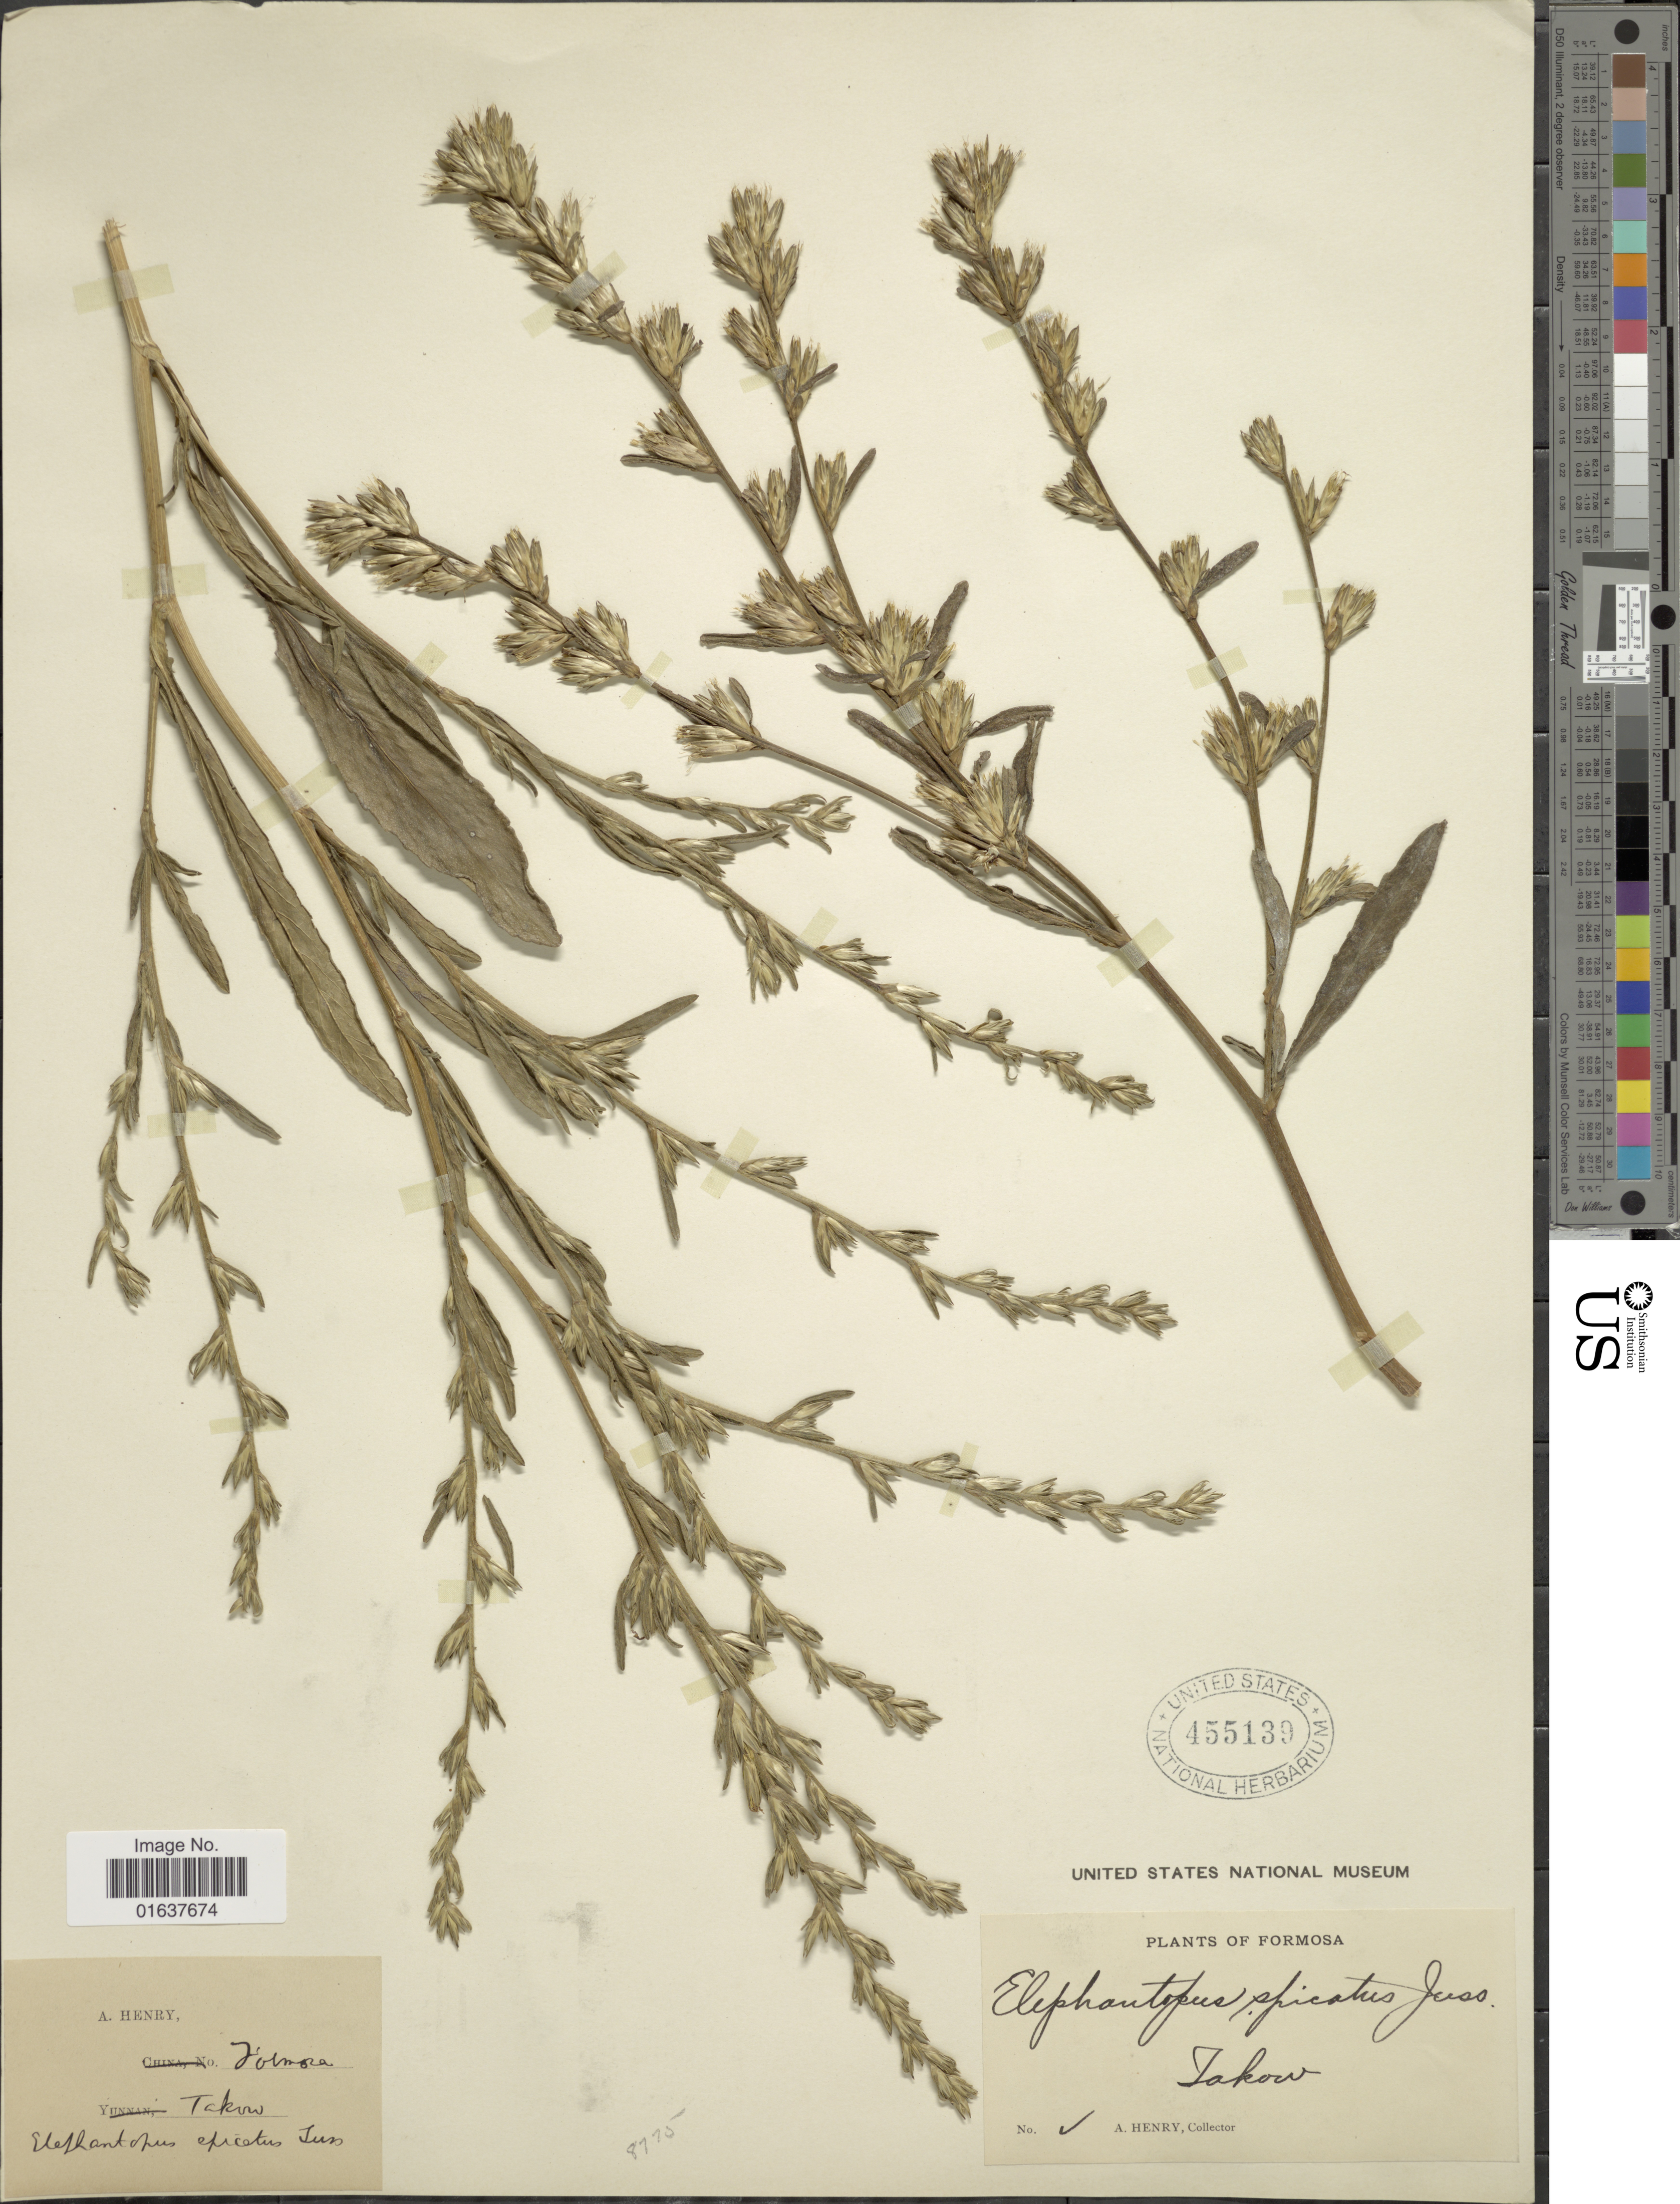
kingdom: Plantae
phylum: Tracheophyta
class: Magnoliopsida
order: Asterales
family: Asteraceae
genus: Pseudelephantopus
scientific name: Pseudelephantopus spicatus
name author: (Juss. ex Aubl.) C.F. Baker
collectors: A. Henry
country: Taiwan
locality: Formosa, Takow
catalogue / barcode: US 455139